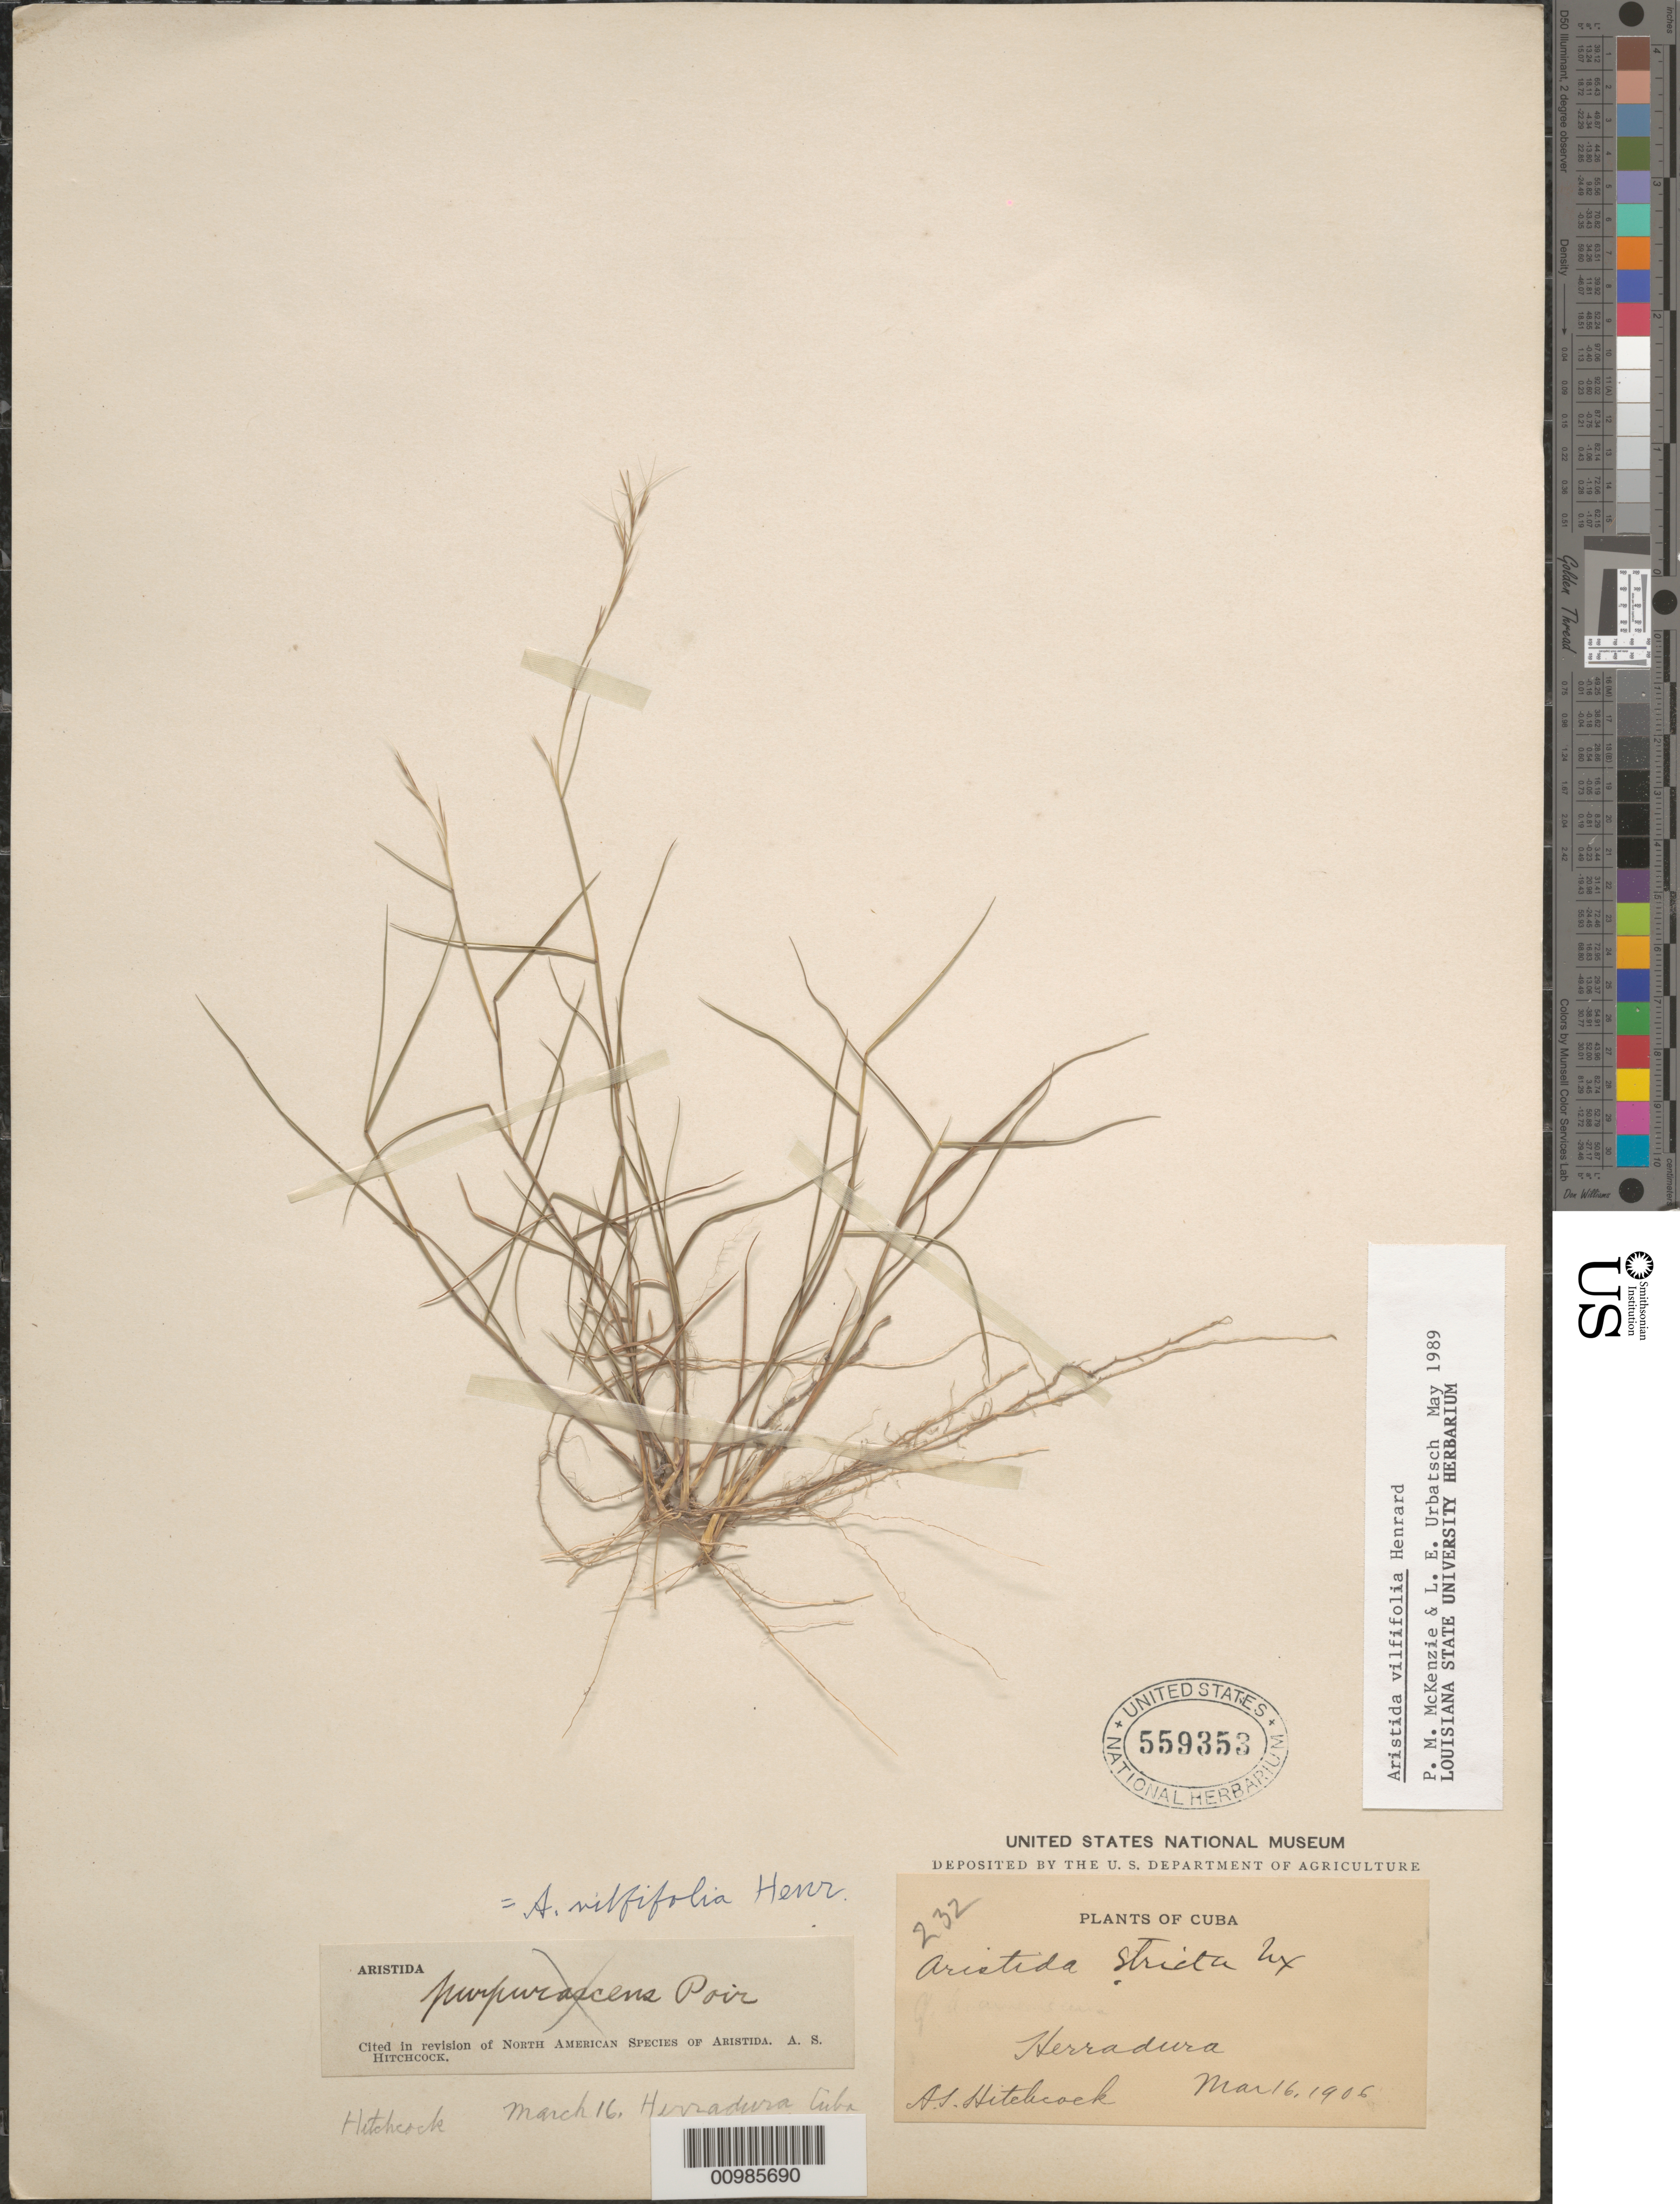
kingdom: Plantae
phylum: Tracheophyta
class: Liliopsida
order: Poales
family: Poaceae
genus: Aristida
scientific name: Aristida vilfifolia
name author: Henr.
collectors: A. S. Hitchcock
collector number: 232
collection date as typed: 16 Mar 1906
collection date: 1906-03-16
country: Cuba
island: Cuba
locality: Herradrua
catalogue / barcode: US 559353